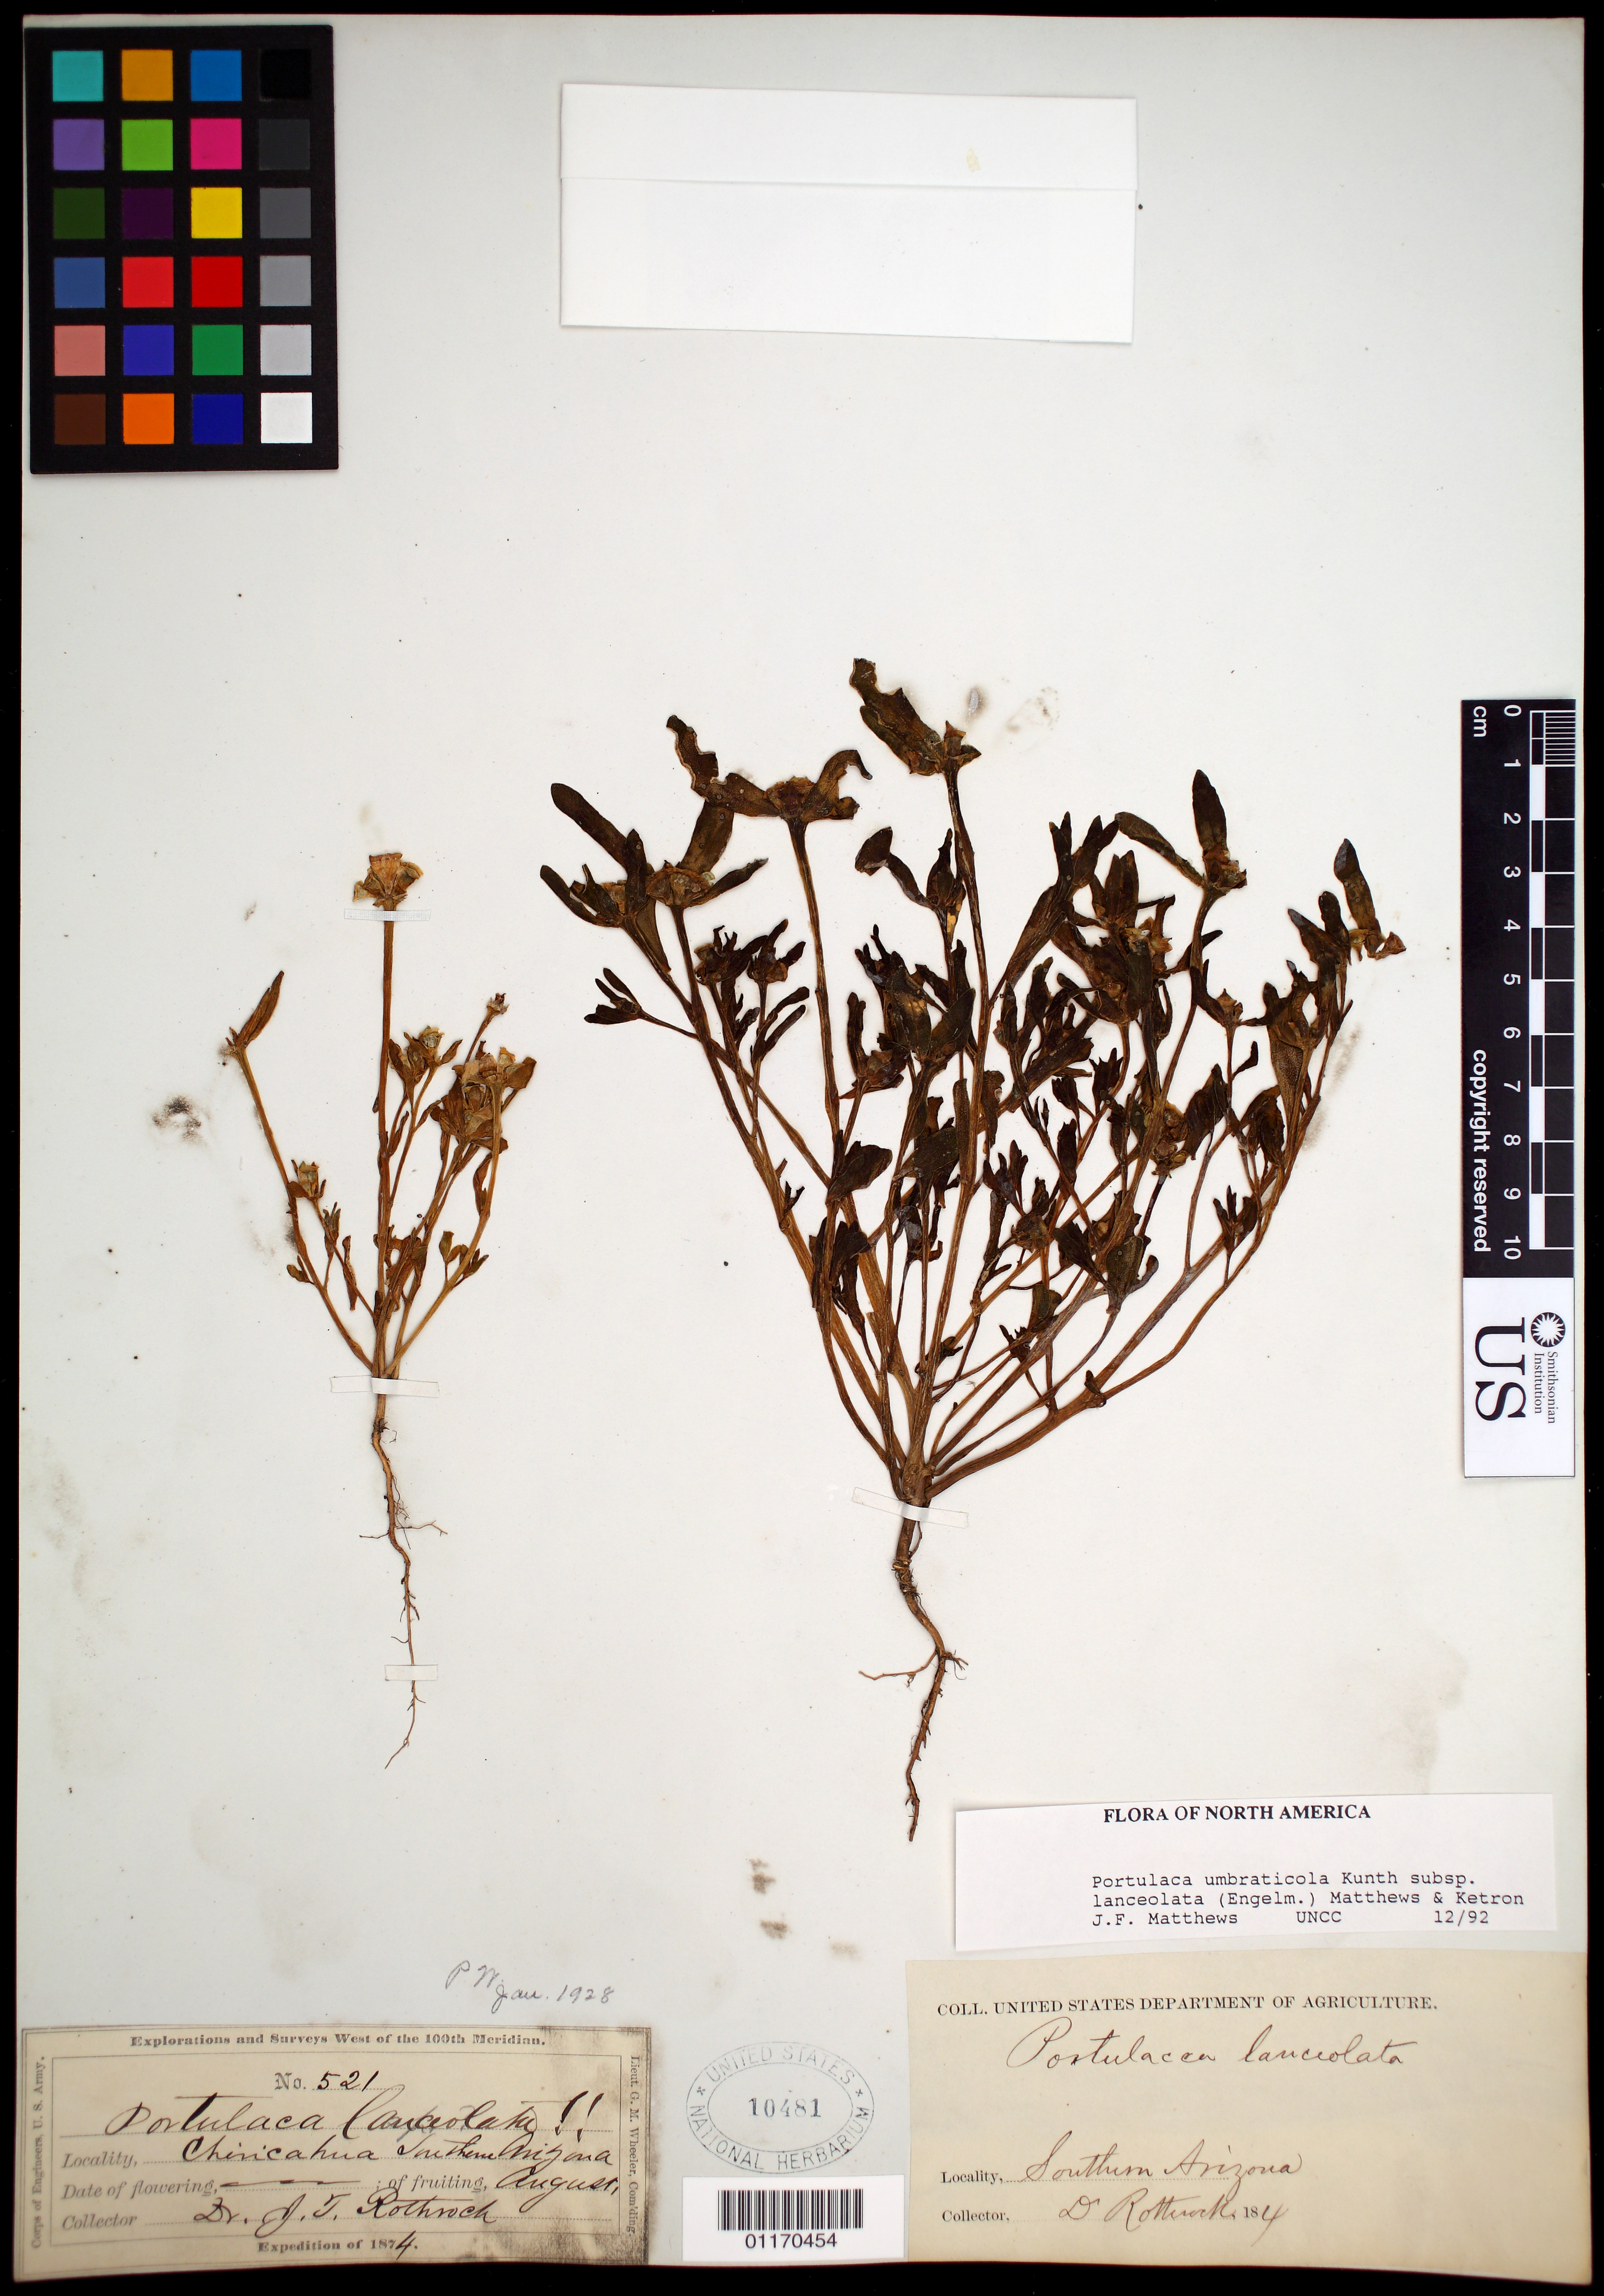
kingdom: Plantae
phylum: Tracheophyta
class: Magnoliopsida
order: Caryophyllales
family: Portulacaceae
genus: Portulaca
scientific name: Portulaca umbraticola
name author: Kunth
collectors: J. T. Rothrock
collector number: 521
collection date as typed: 1874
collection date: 1874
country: United States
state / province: Arizona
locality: Chiricahua, S. Arizona.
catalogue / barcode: US 10481